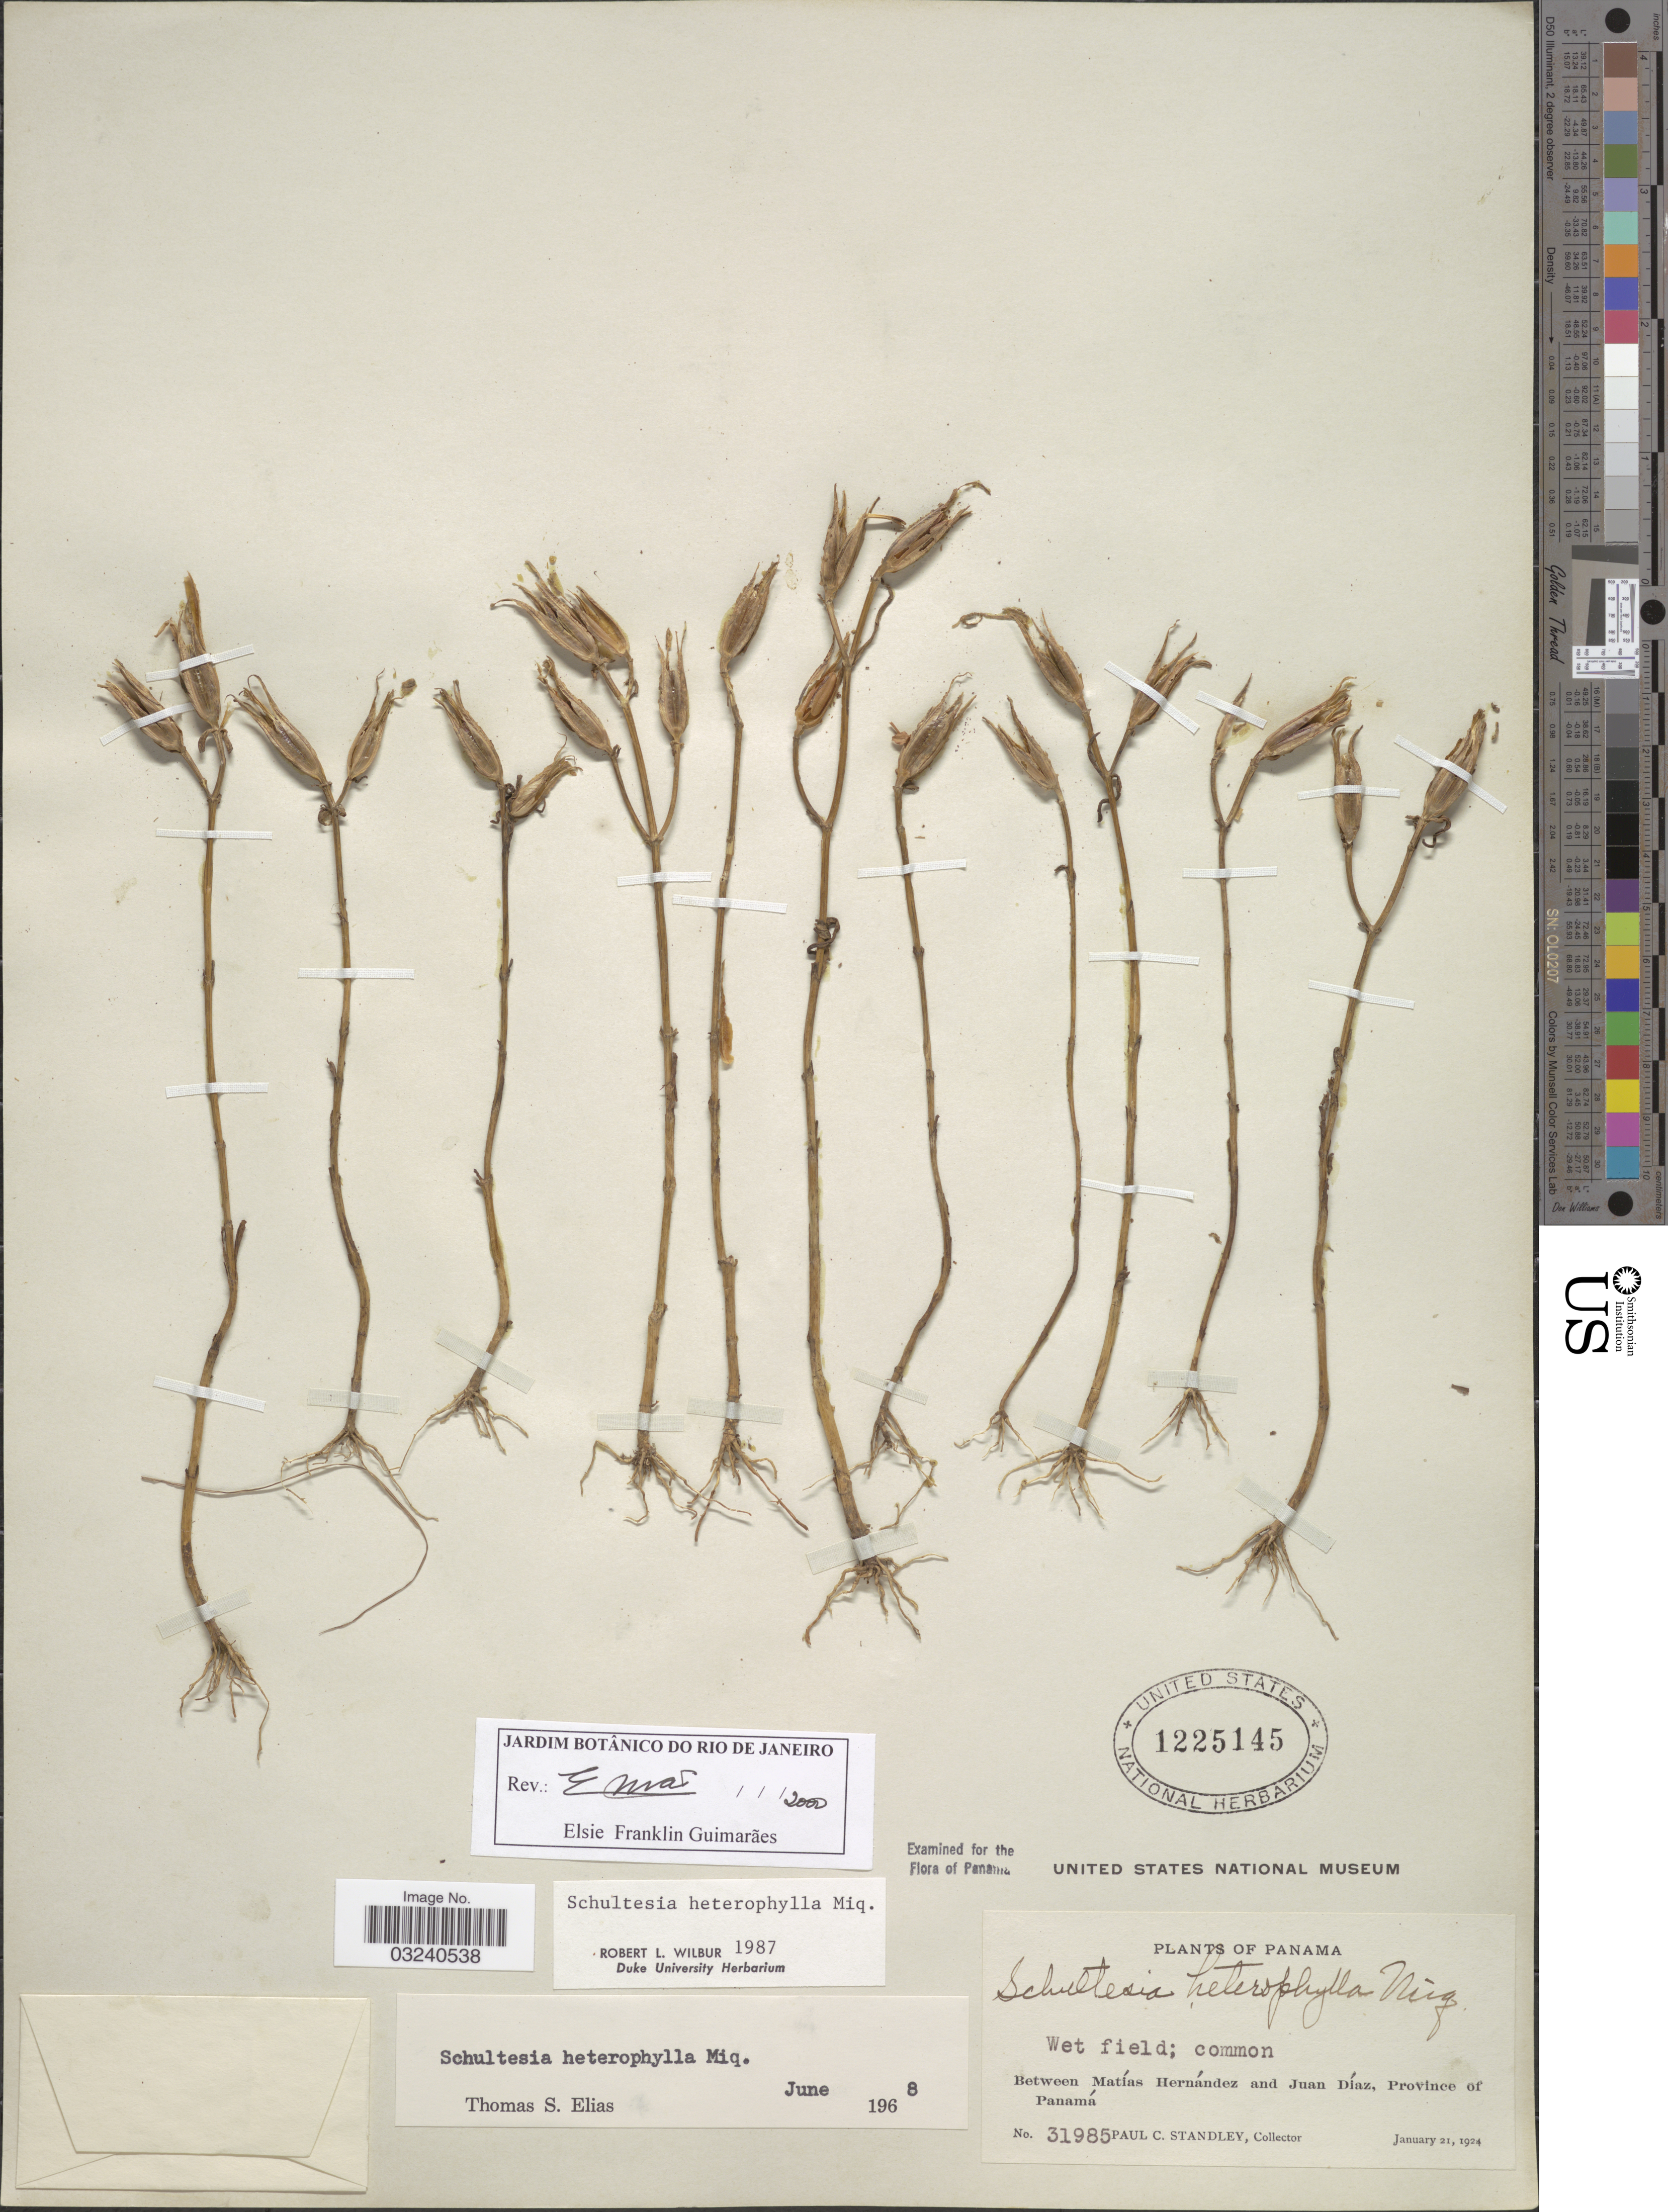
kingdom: Plantae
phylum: Tracheophyta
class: Magnoliopsida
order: Gentianales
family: Gentianaceae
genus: Schultesia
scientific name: Schultesia heterophylla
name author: Miq.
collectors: P. C. Standley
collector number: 31985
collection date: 1924-01-21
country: Panama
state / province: Panamá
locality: Between Matías Hernández and Juan Díaz.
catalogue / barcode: US 1225145